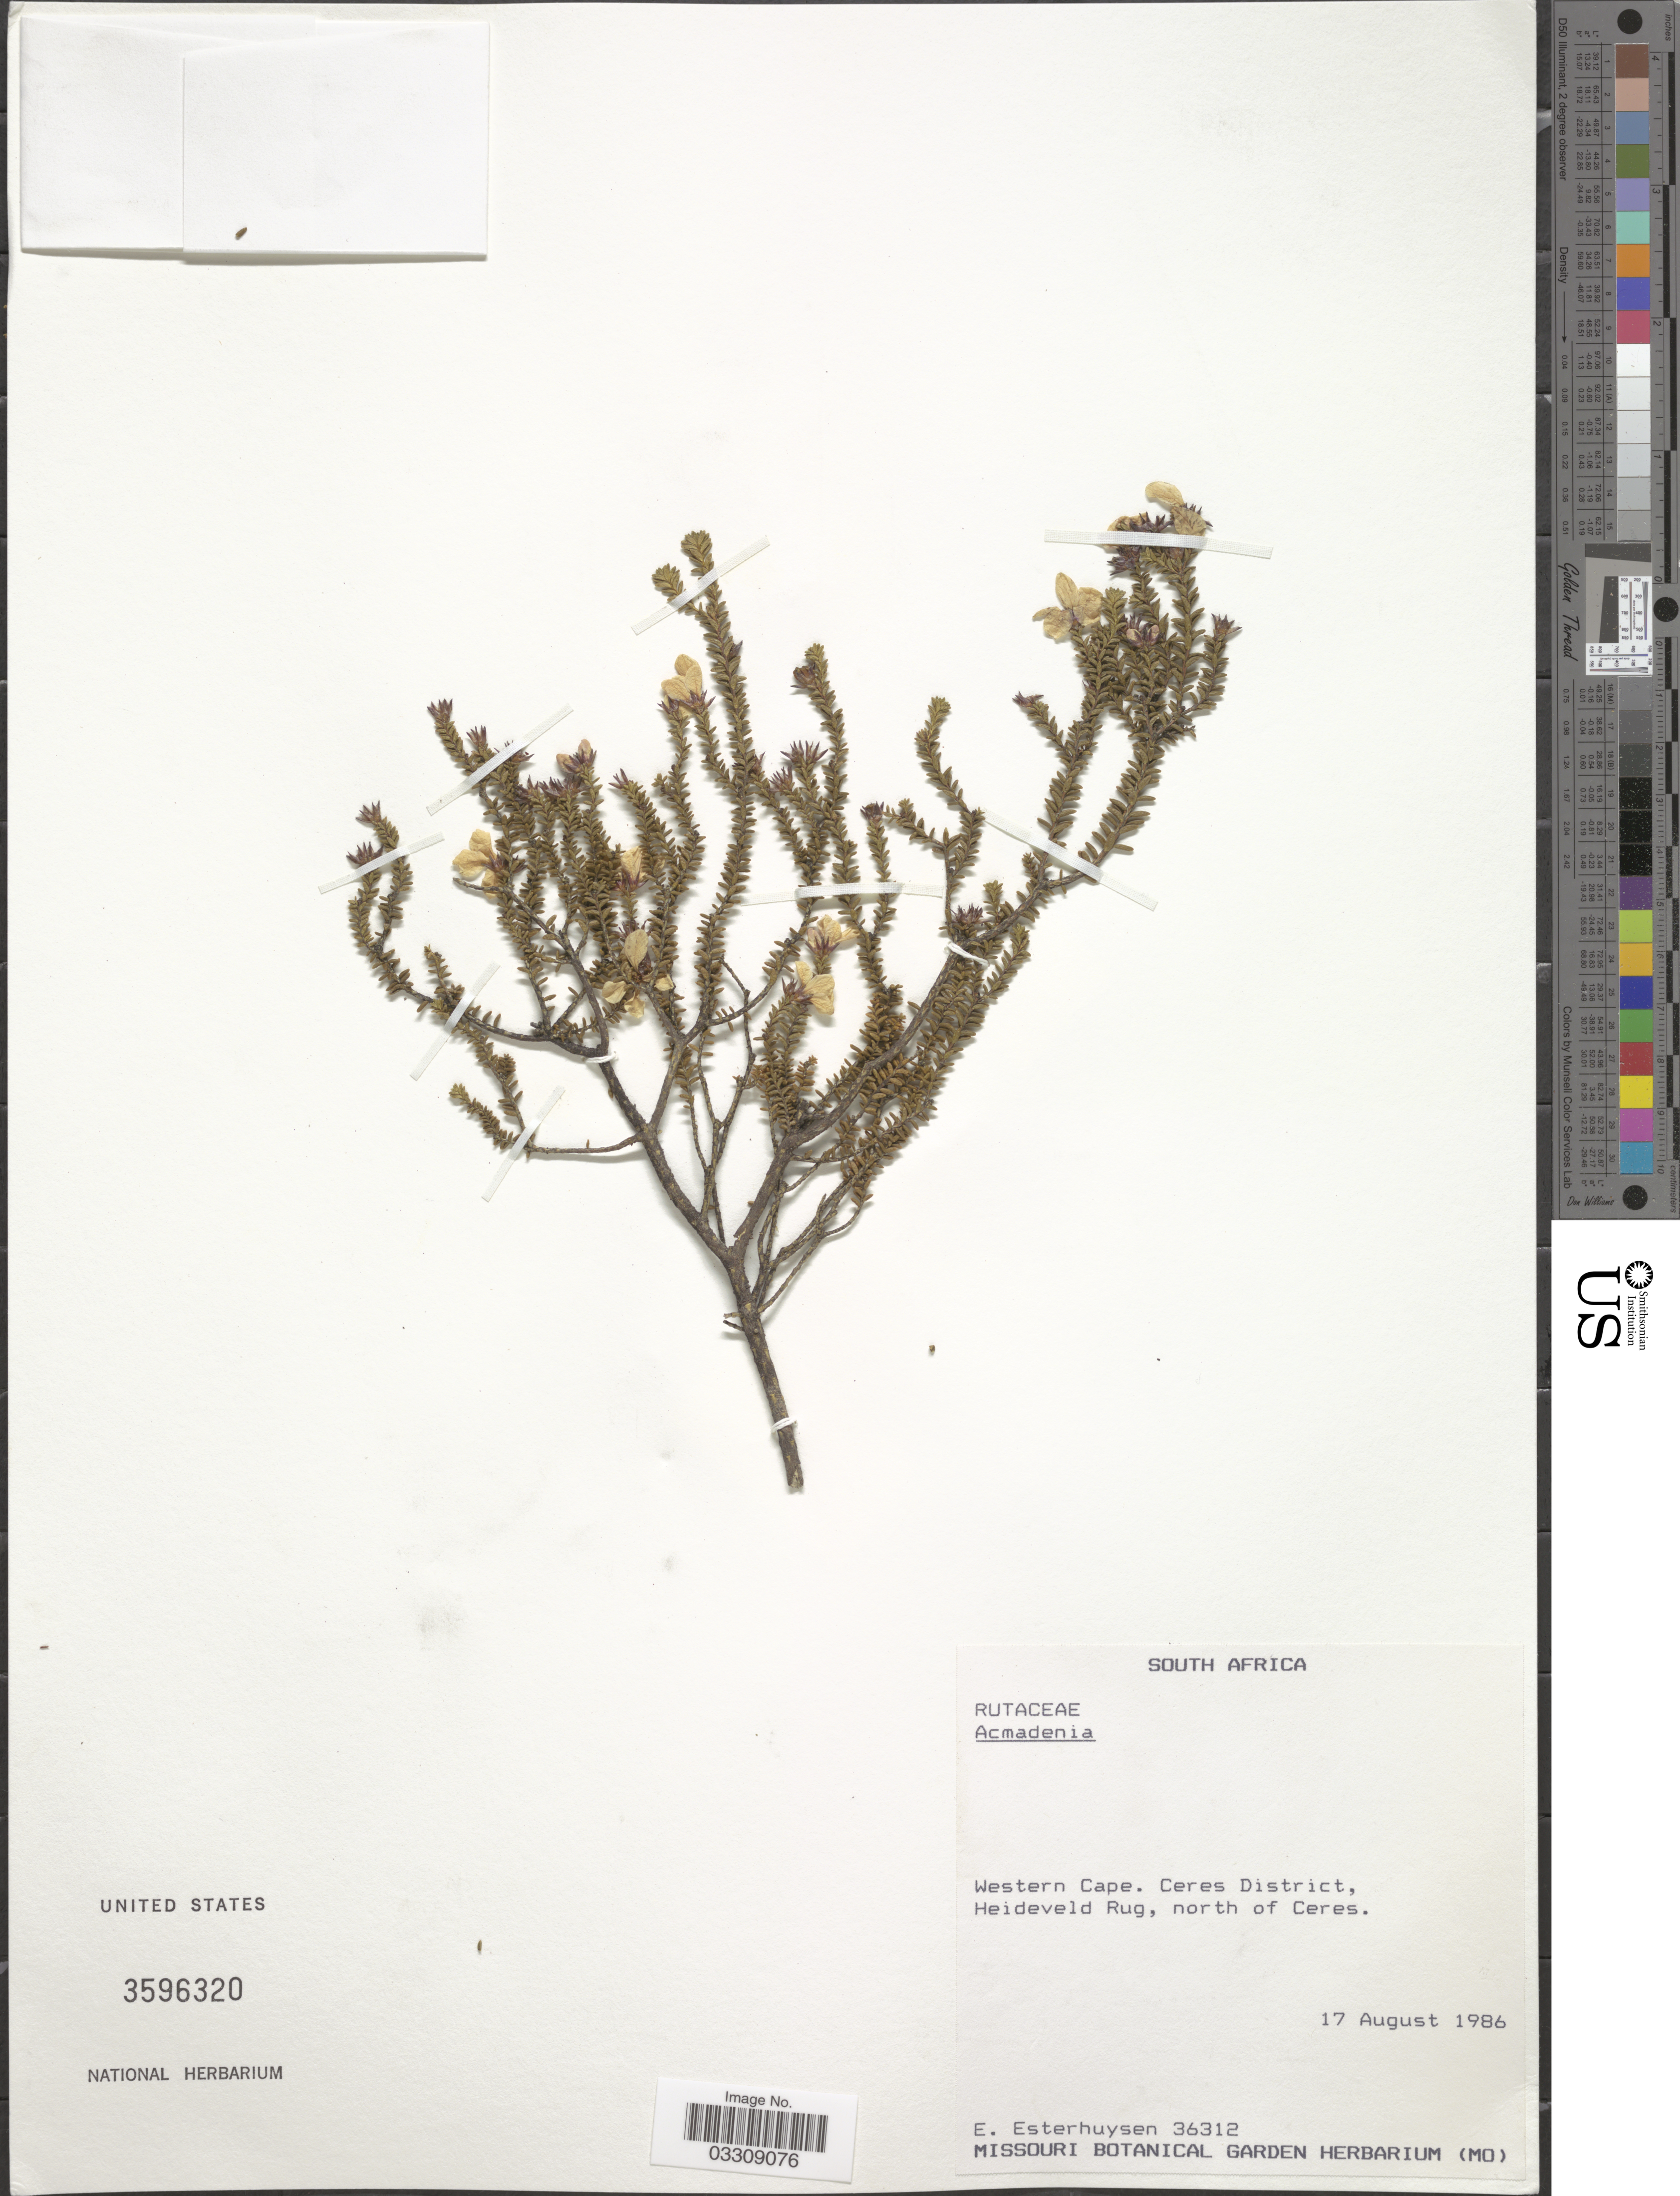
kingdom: Plantae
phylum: Tracheophyta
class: Magnoliopsida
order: Sapindales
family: Rutaceae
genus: Acmadenia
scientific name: Acmadenia sp.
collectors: E. E. Esterhuysen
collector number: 36312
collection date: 1986-08-17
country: South Africa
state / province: Western Cape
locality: Ceres District. Heideveld Rug, north of Ceres.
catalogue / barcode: US 3596320